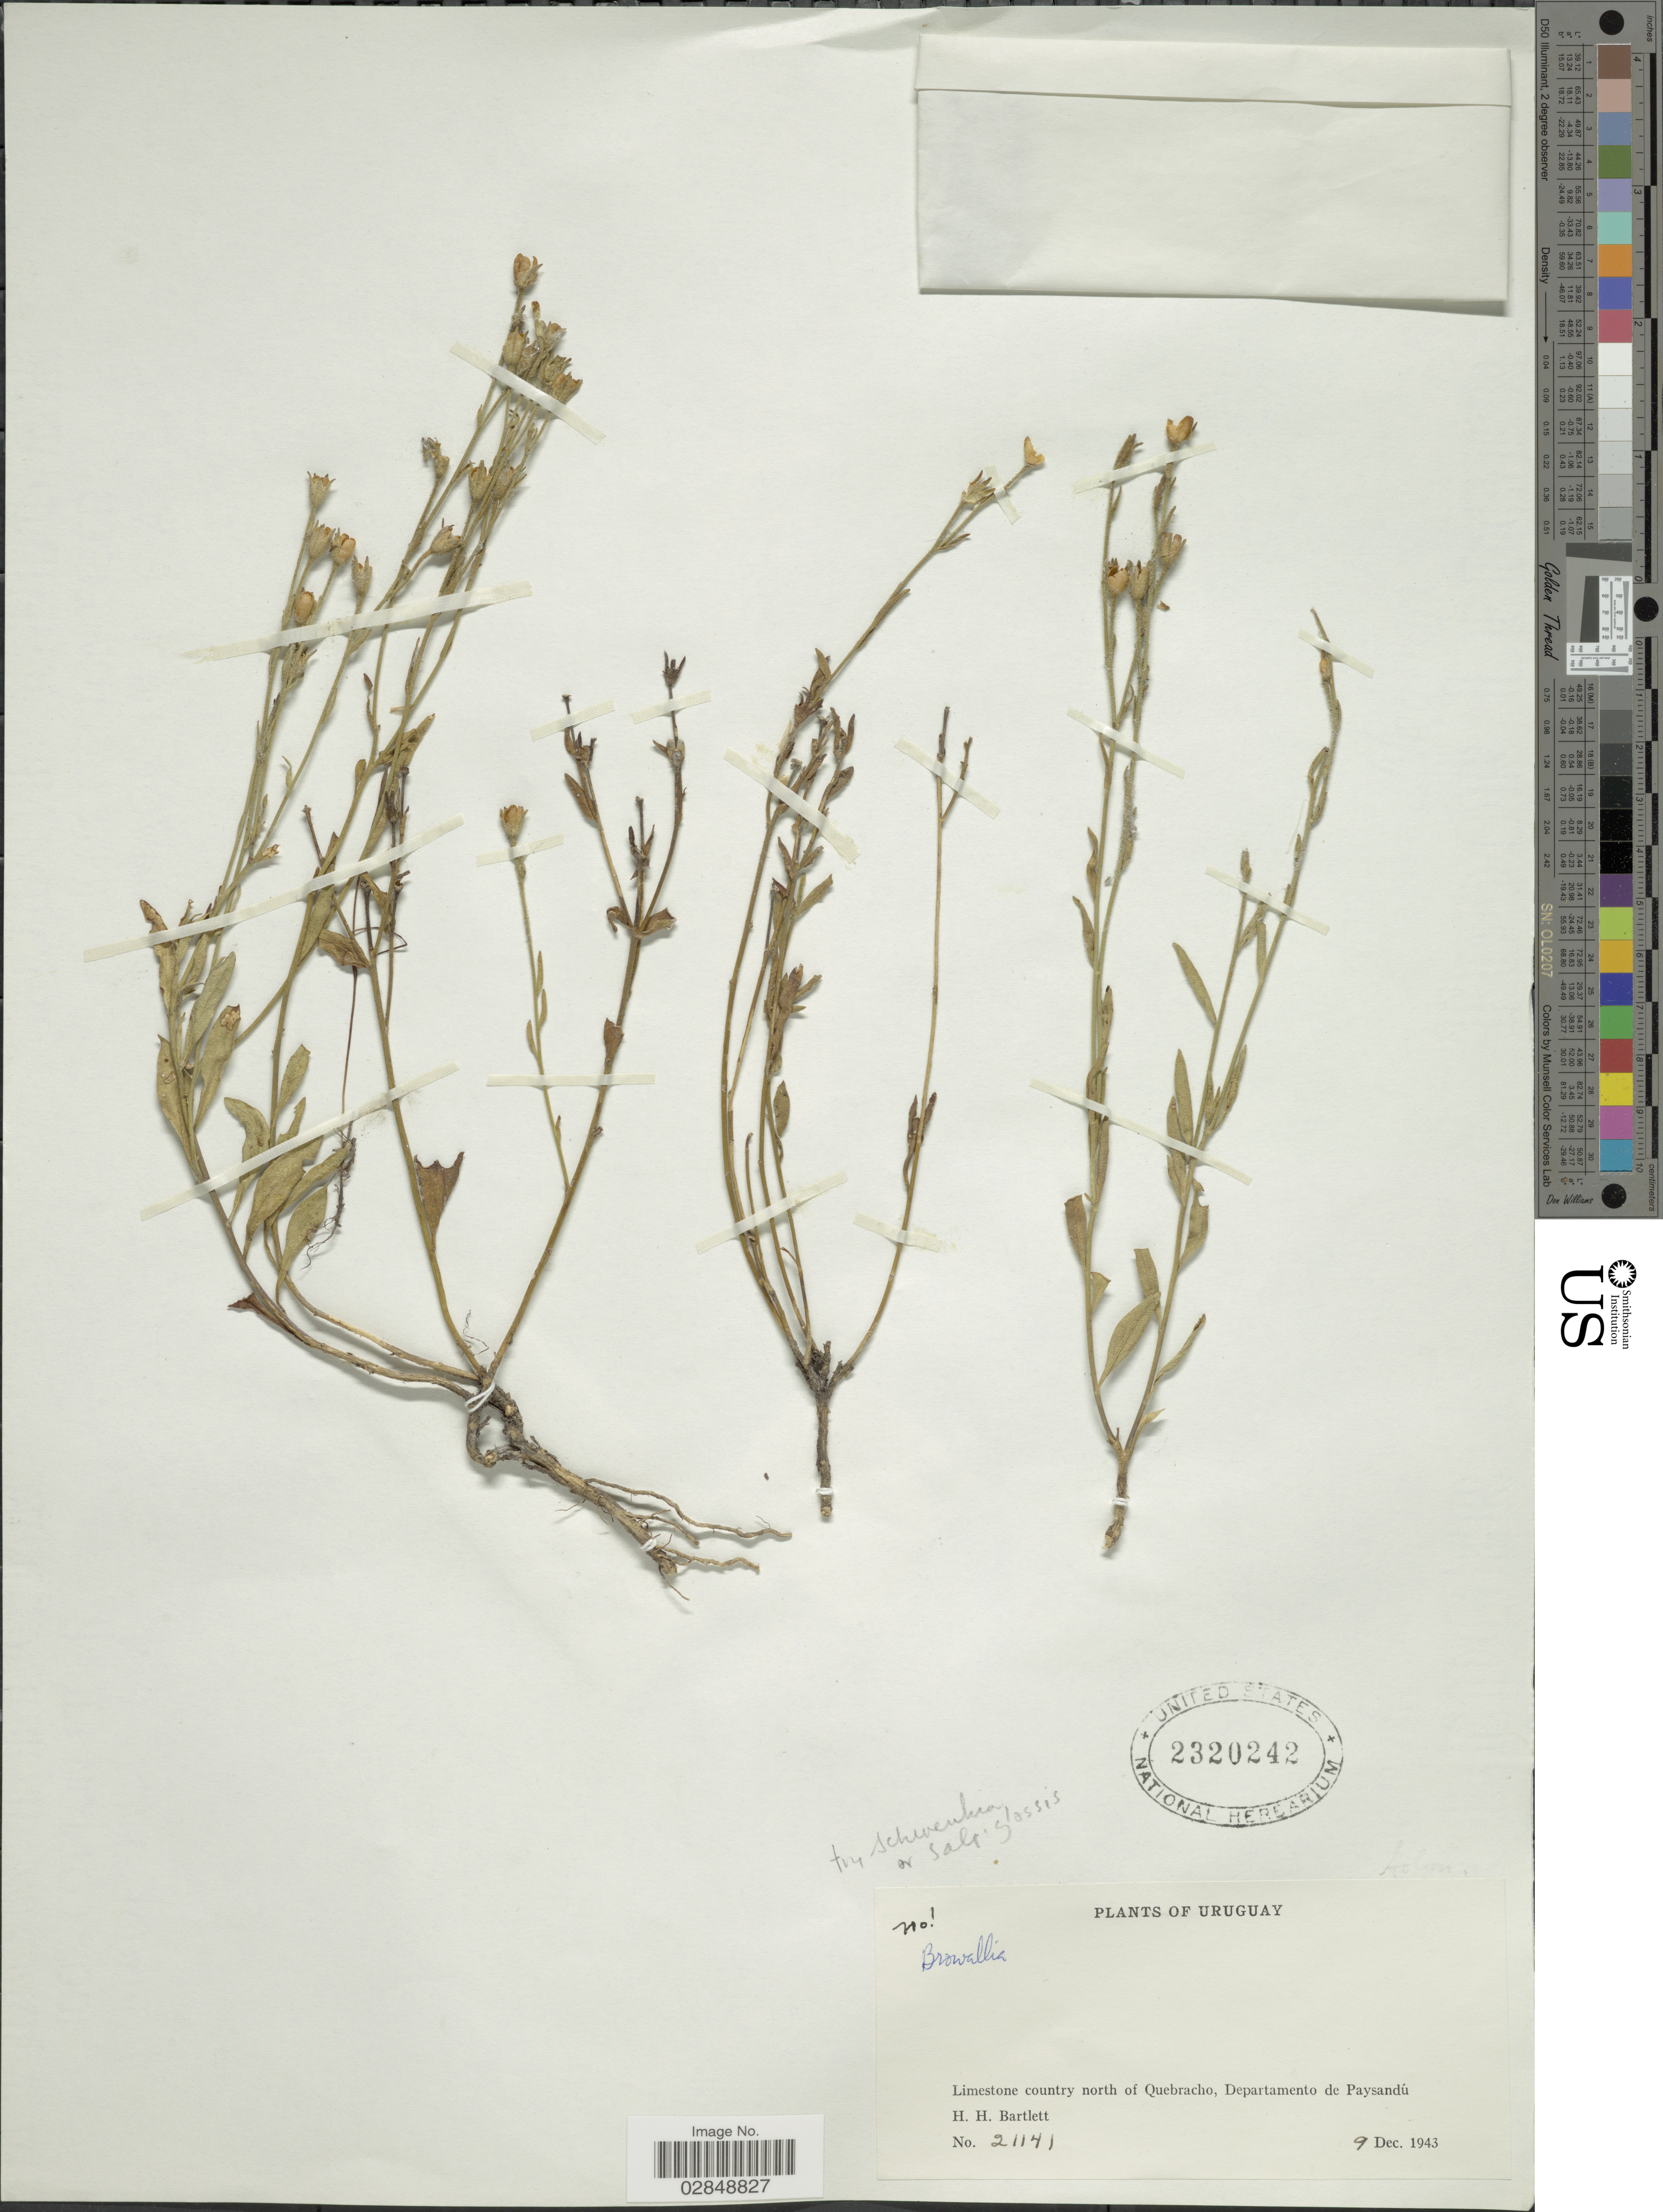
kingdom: Plantae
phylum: Tracheophyta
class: Magnoliopsida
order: Solanales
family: Solanaceae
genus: Schwenckia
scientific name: Schwenckia sp.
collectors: H. H. Bartlett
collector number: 21141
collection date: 1943-12-09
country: Uruguay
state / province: Paysandu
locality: Limestone country north of Quebrado, Departamento de Paysandú.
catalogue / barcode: US 2320242